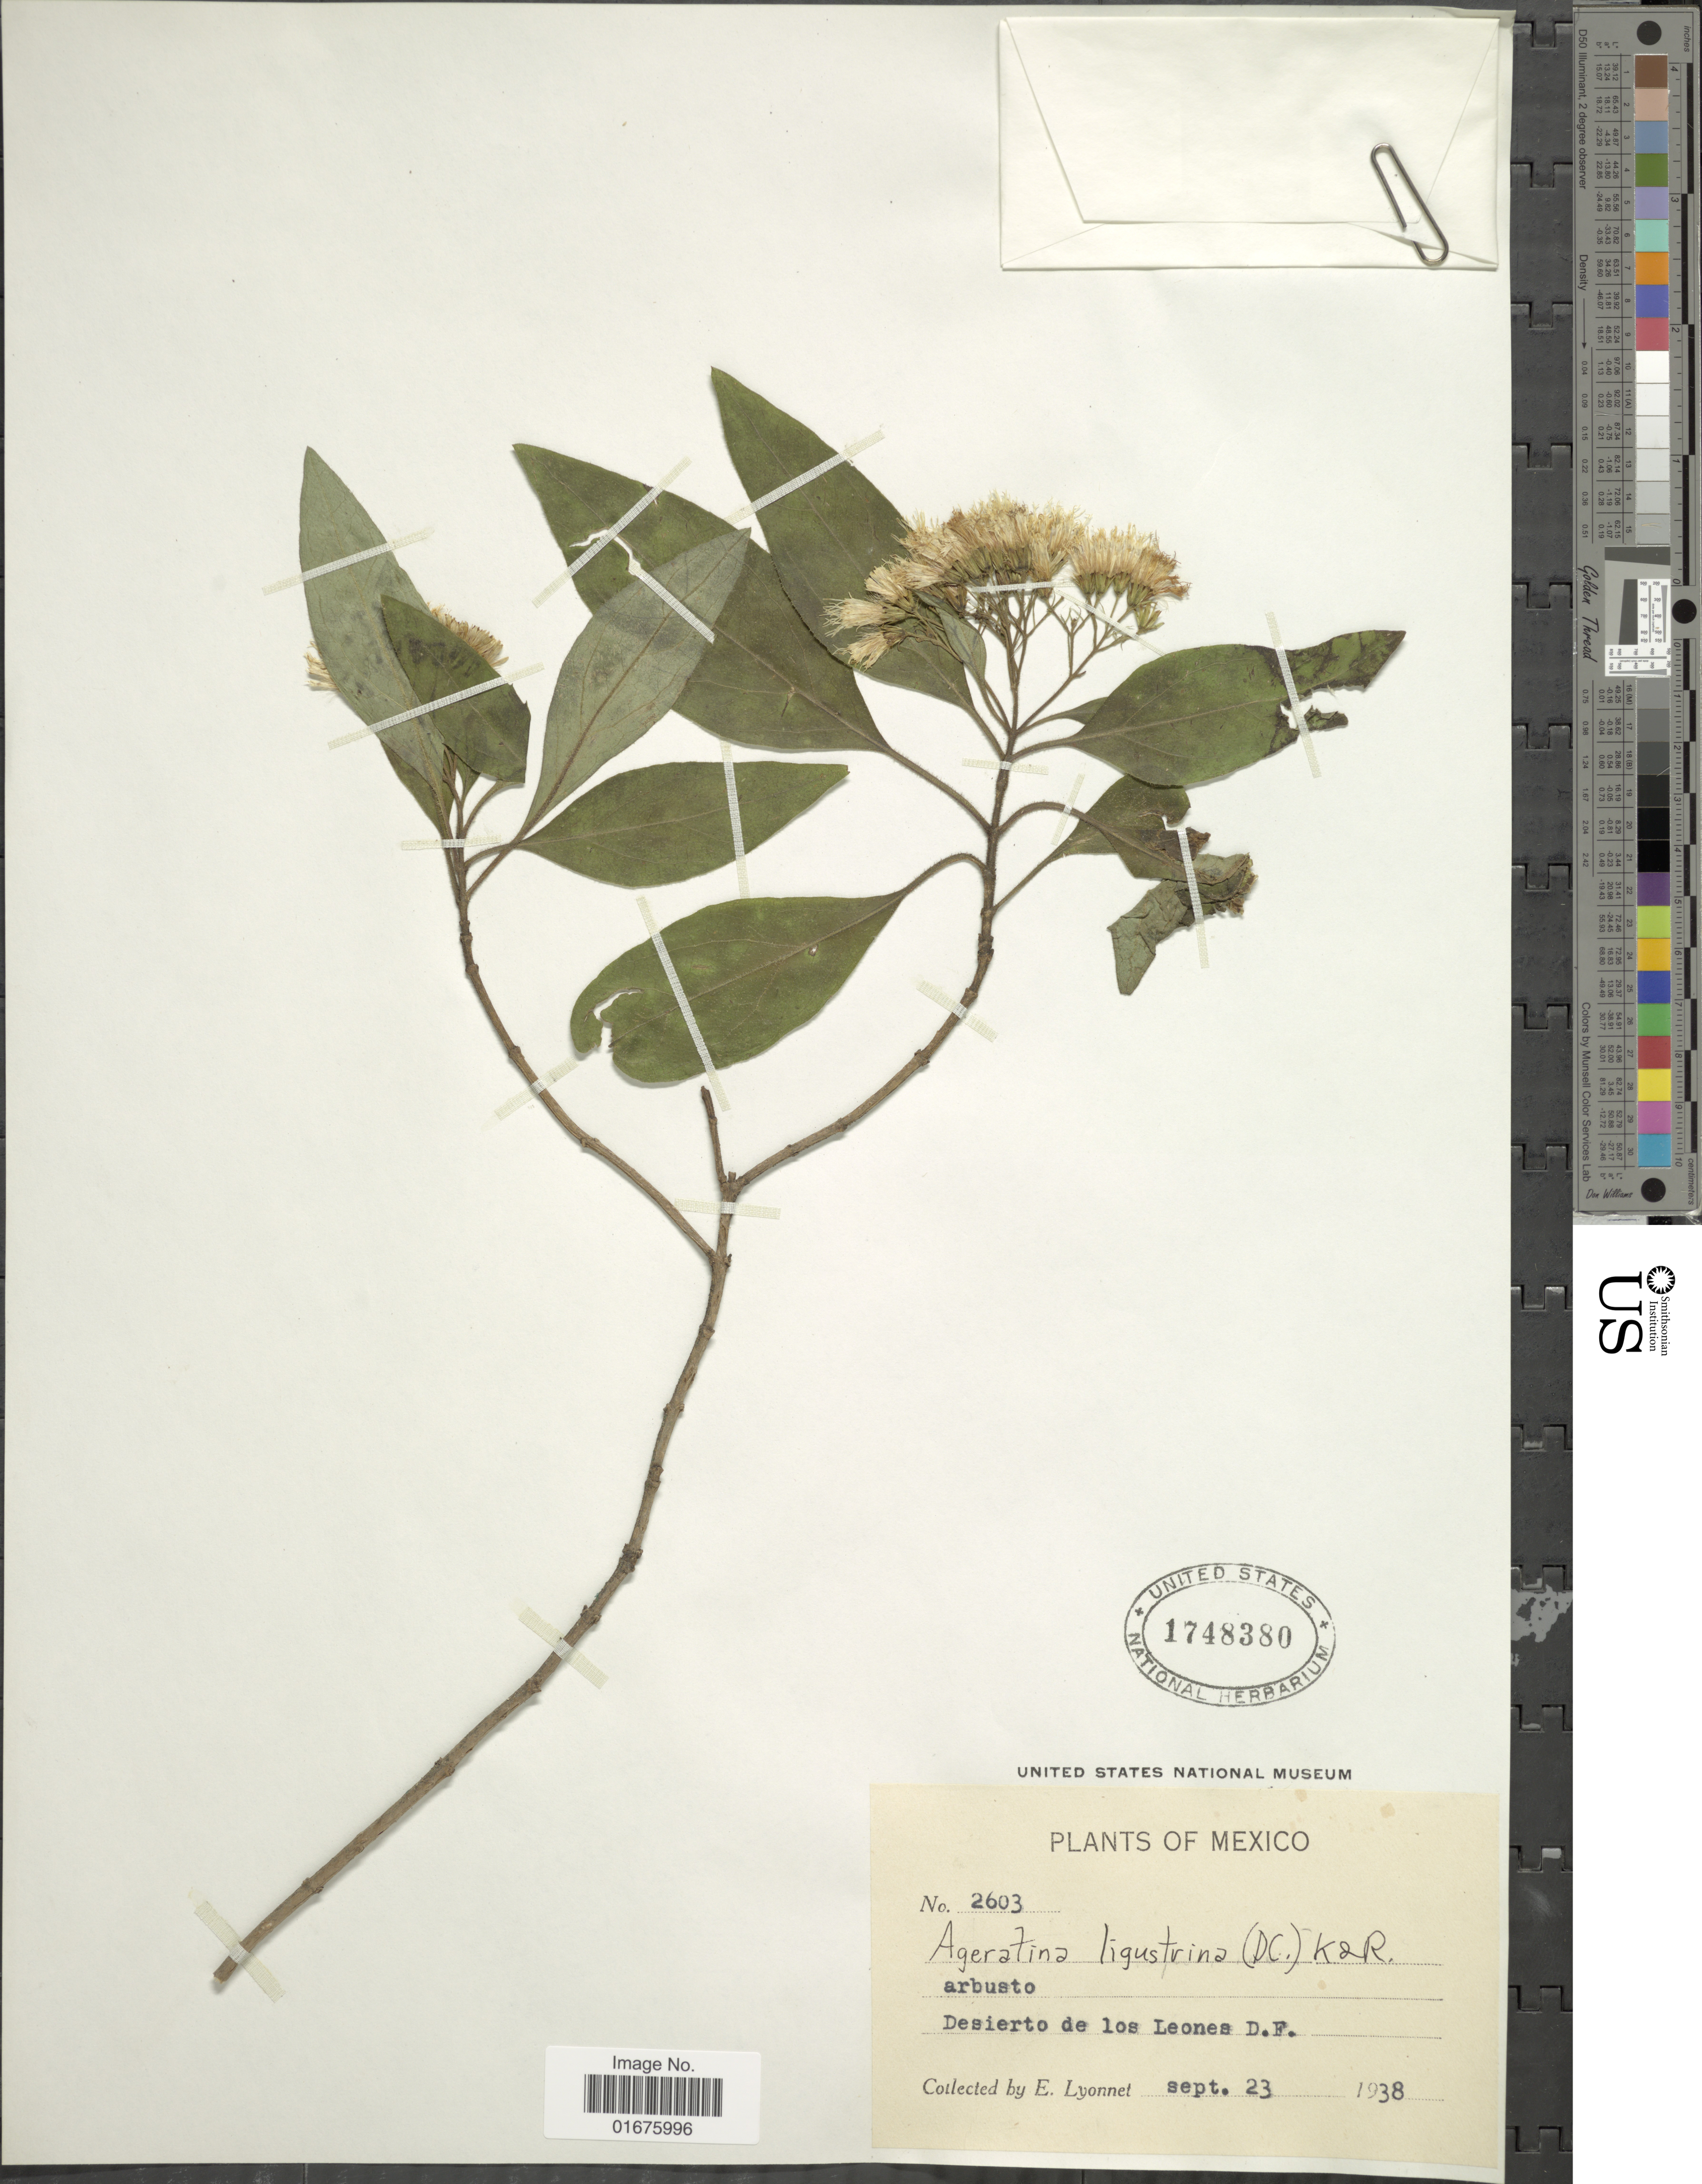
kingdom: Plantae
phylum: Tracheophyta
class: Magnoliopsida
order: Asterales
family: Asteraceae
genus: Ageratina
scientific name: Ageratina ligustrina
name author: (DC.) R.M. King & H. Rob.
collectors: E. Lyonnet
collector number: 2603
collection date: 1938-09-23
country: Mexico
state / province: Distrito Federal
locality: Arbusto, Desierto de los Leones D.F.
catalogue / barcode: US 1748380